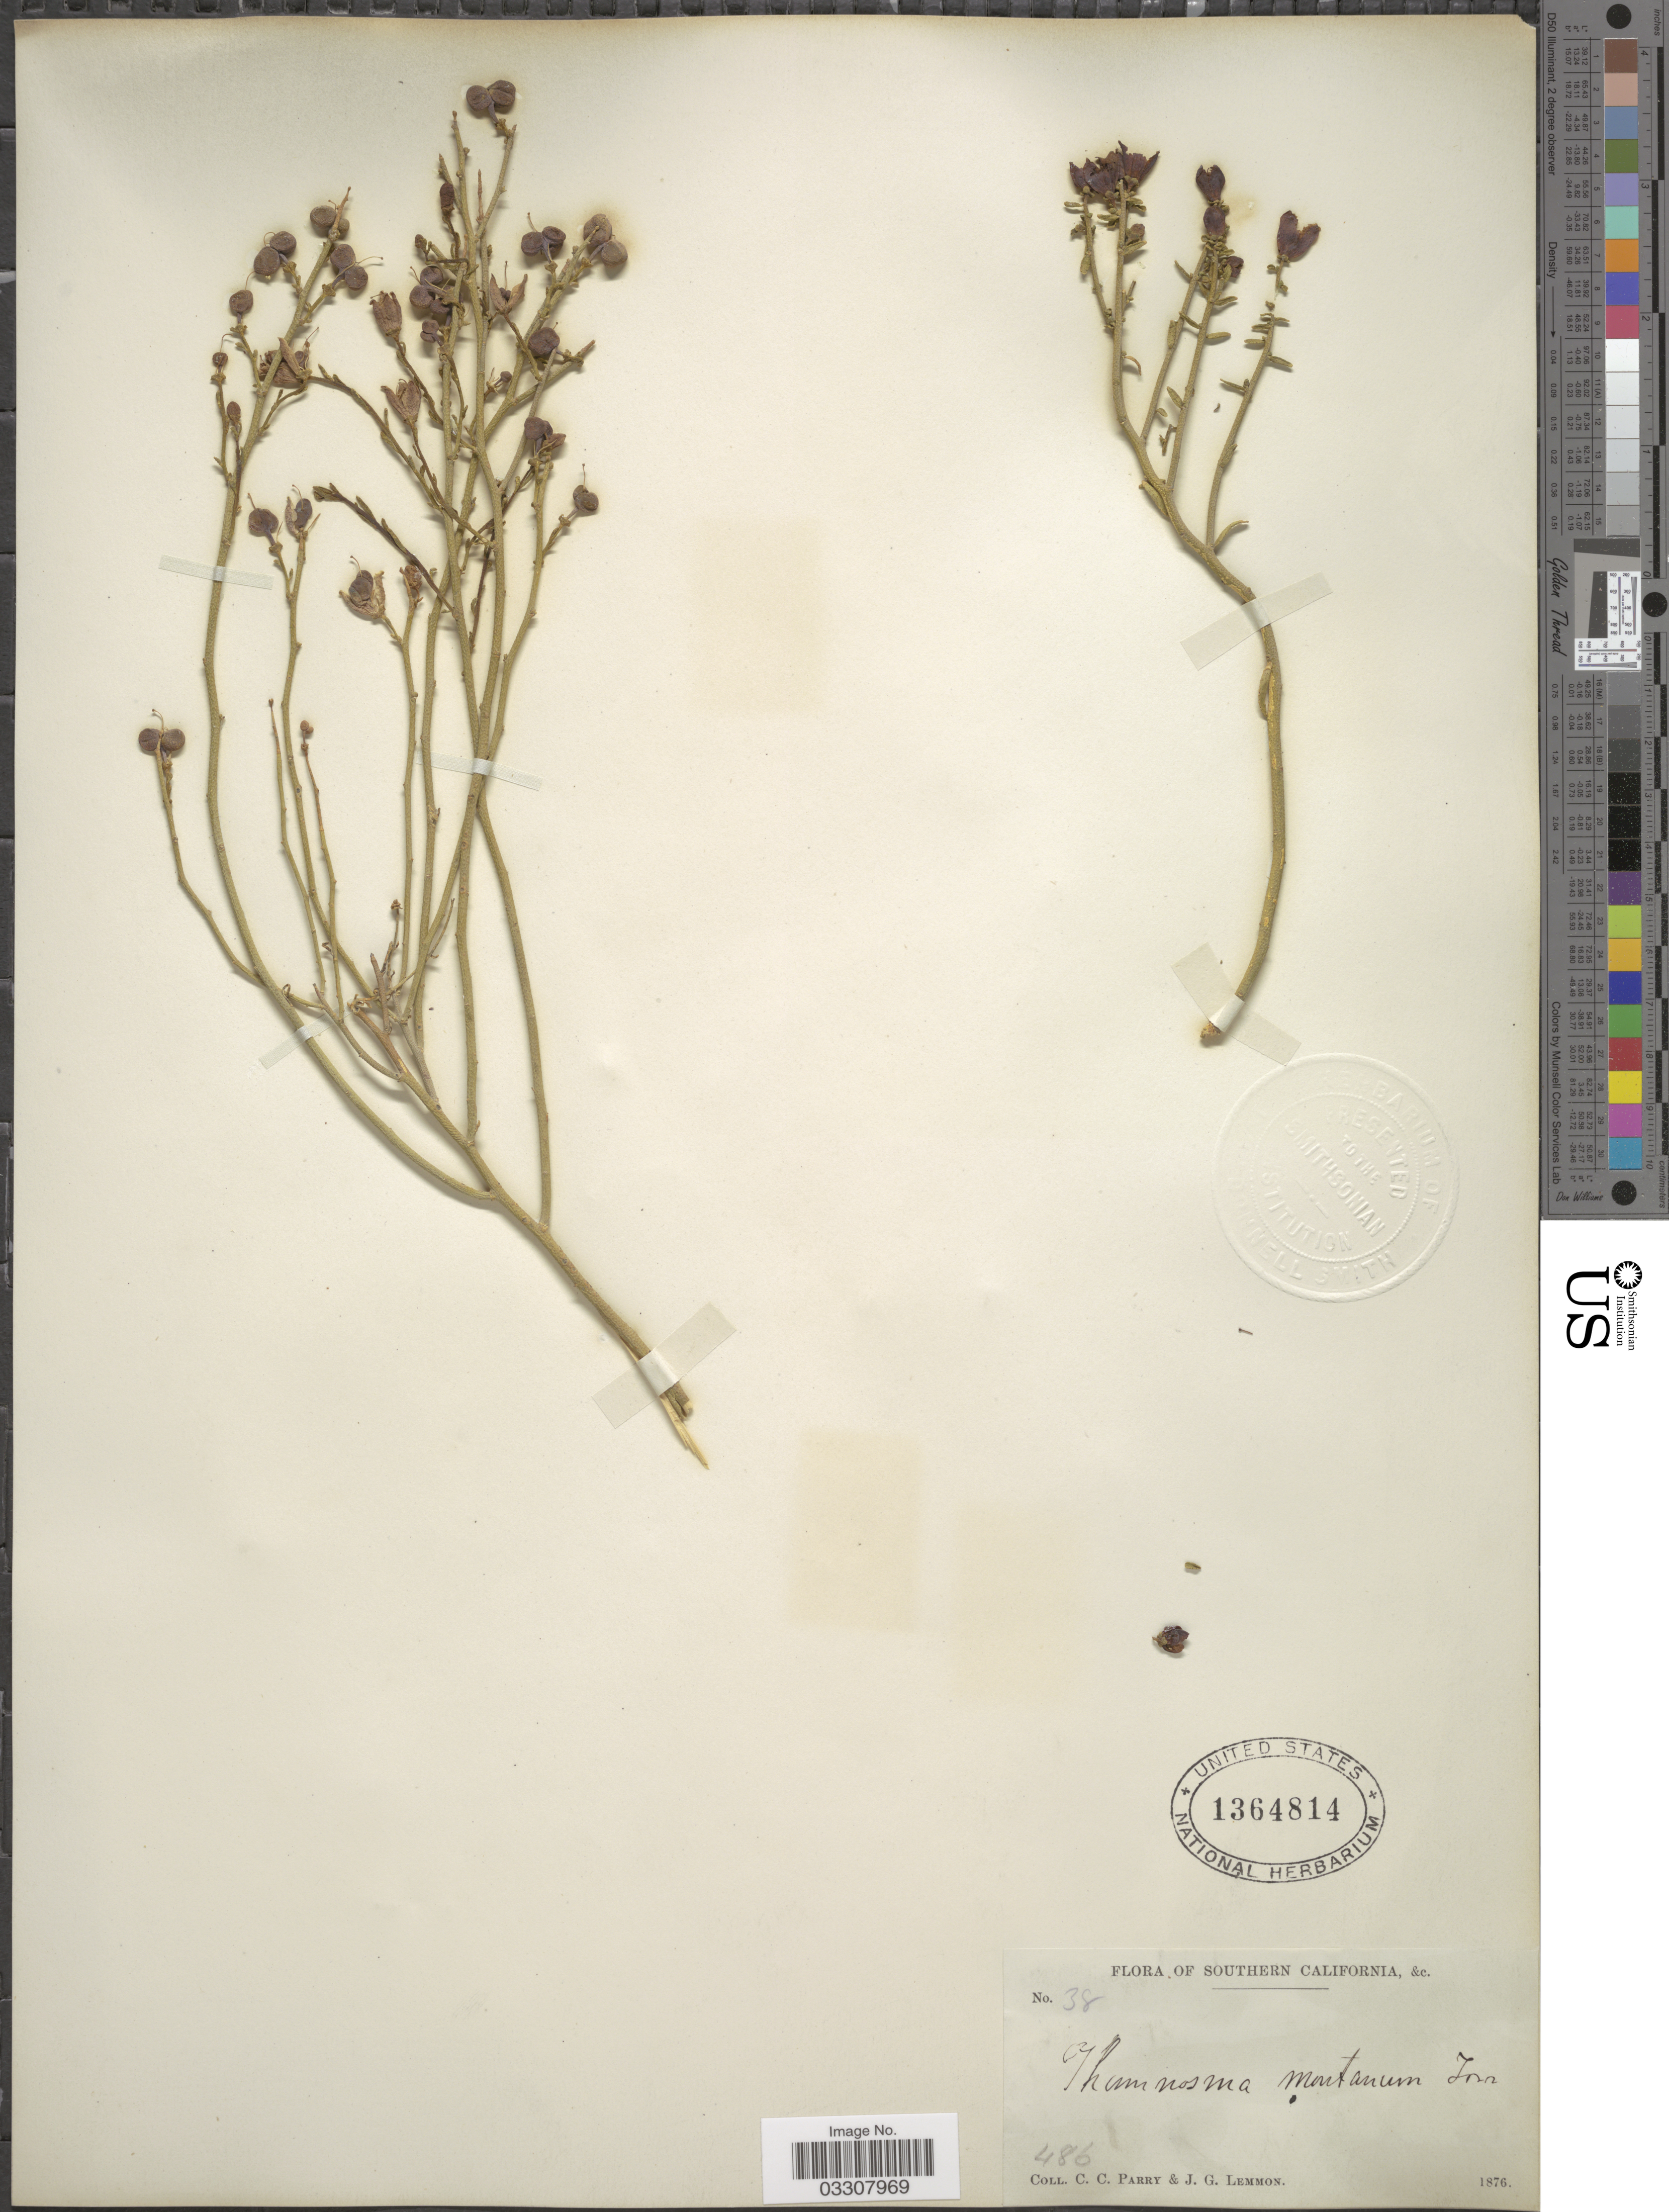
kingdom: Plantae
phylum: Tracheophyta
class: Magnoliopsida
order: Sapindales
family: Rutaceae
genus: Thamnosma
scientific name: Thamnosma montana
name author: Torr. & Frém.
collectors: C. C. Parry & J. Lemmon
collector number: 38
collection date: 1876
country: United States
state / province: California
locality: Southern California.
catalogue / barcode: US 1364814